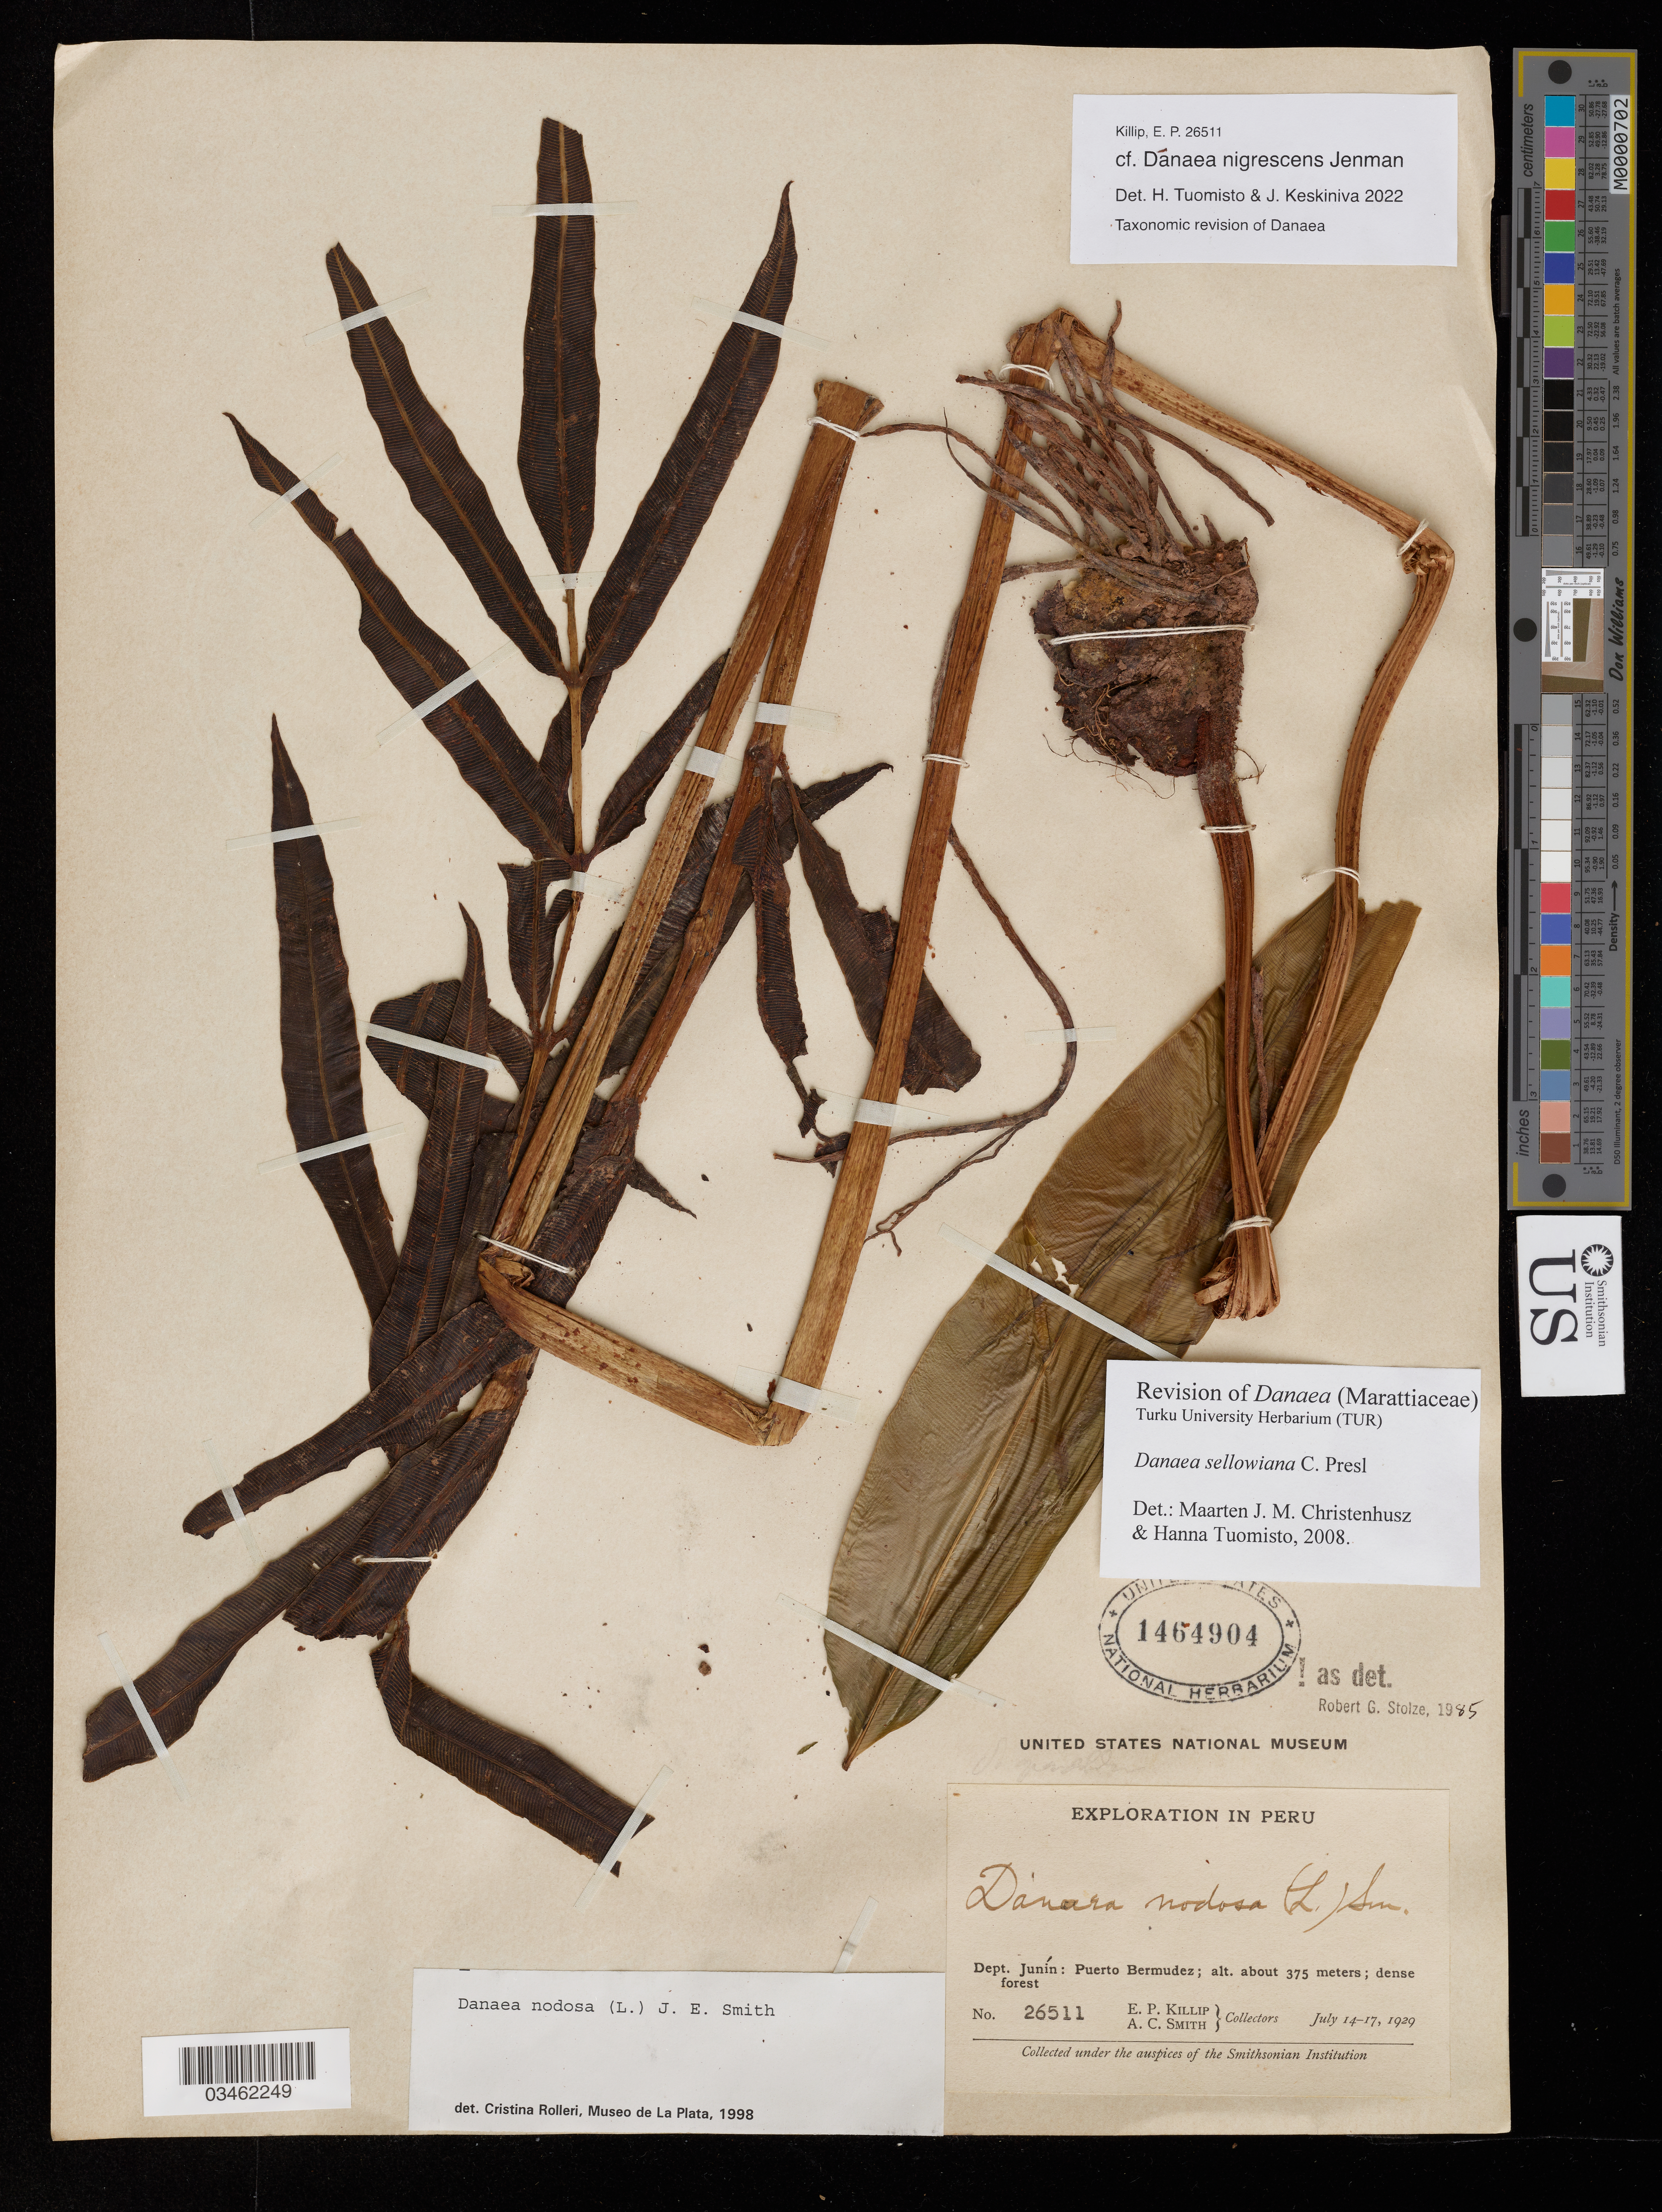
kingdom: Plantae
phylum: Tracheophyta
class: Polypodiopsida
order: Marattiales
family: Marattiaceae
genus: Danaea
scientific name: Danaea nodosa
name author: (L.) Sm.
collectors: E. P. Killip & A. C. Smith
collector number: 26511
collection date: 1929-07-14/1929-07-17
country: Peru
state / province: Junin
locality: Dept. Junín: Puerto Bermudez.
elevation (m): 375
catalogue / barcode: US 1464904